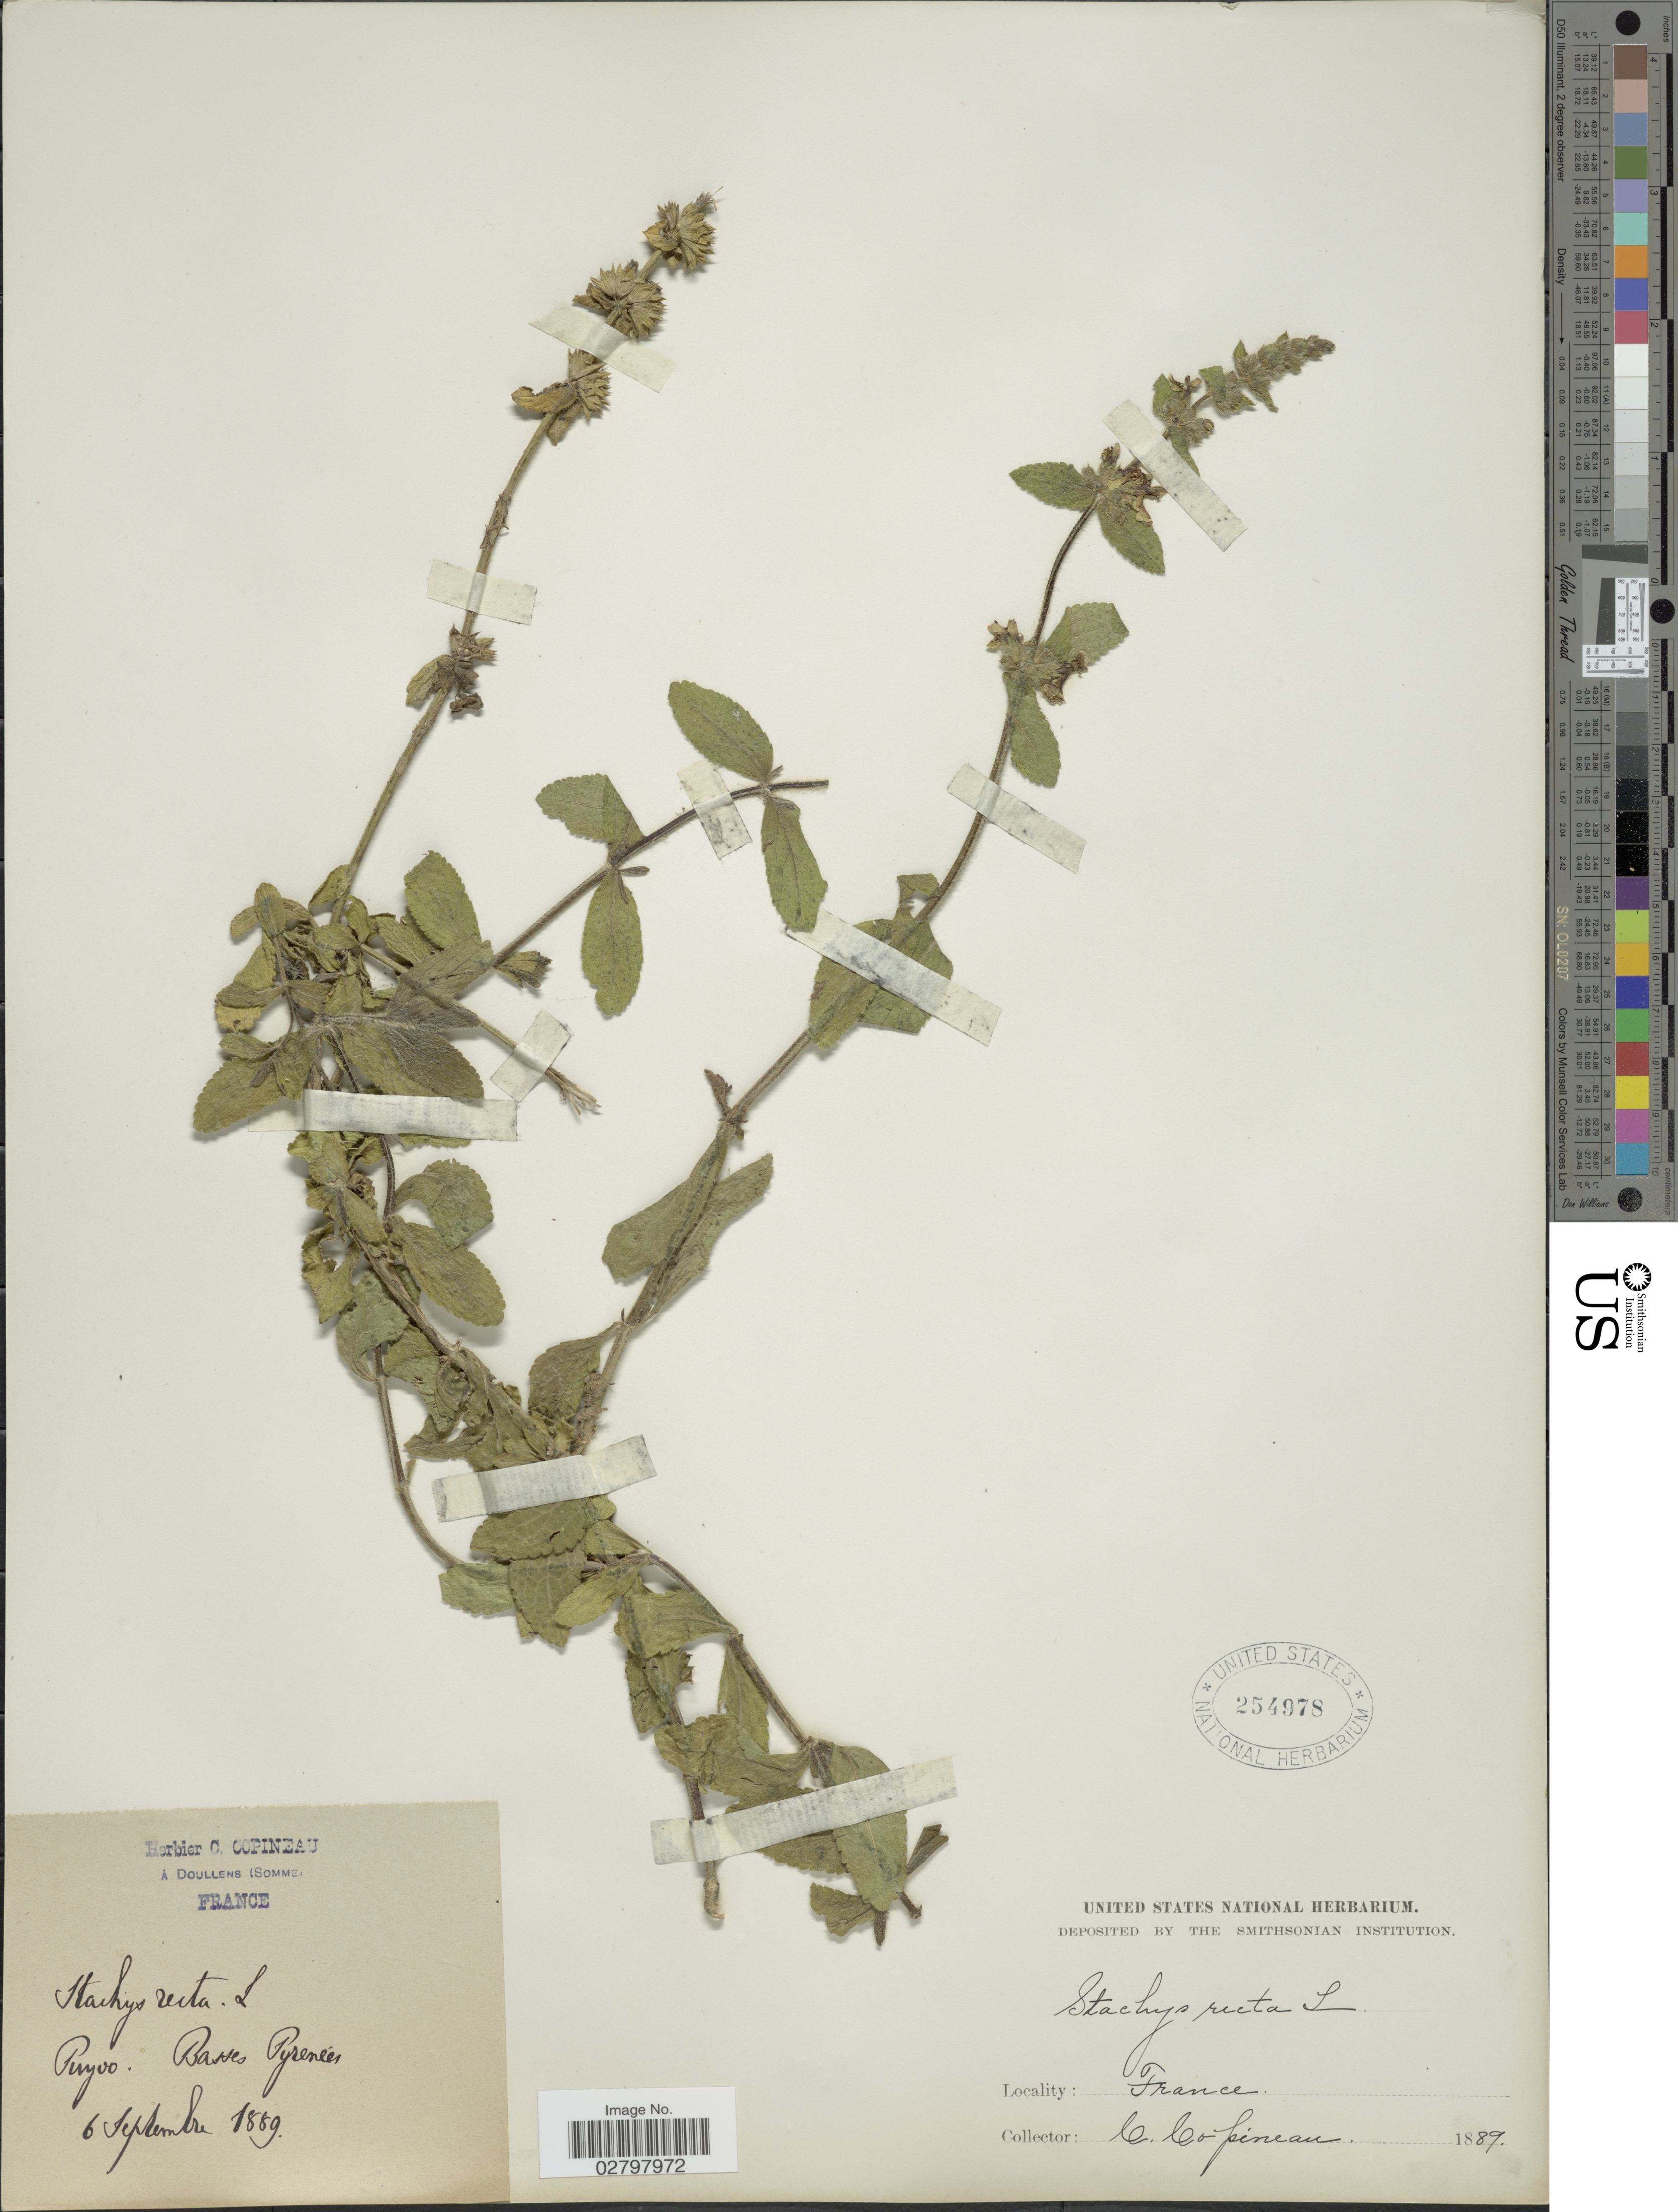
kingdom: Plantae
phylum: Tracheophyta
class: Magnoliopsida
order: Lamiales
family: Lamiaceae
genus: Stachys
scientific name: Stachys recta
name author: L.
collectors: C. Copineau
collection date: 1889-09-06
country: France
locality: Puyvo. Basses Pyrenées.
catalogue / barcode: US 254978